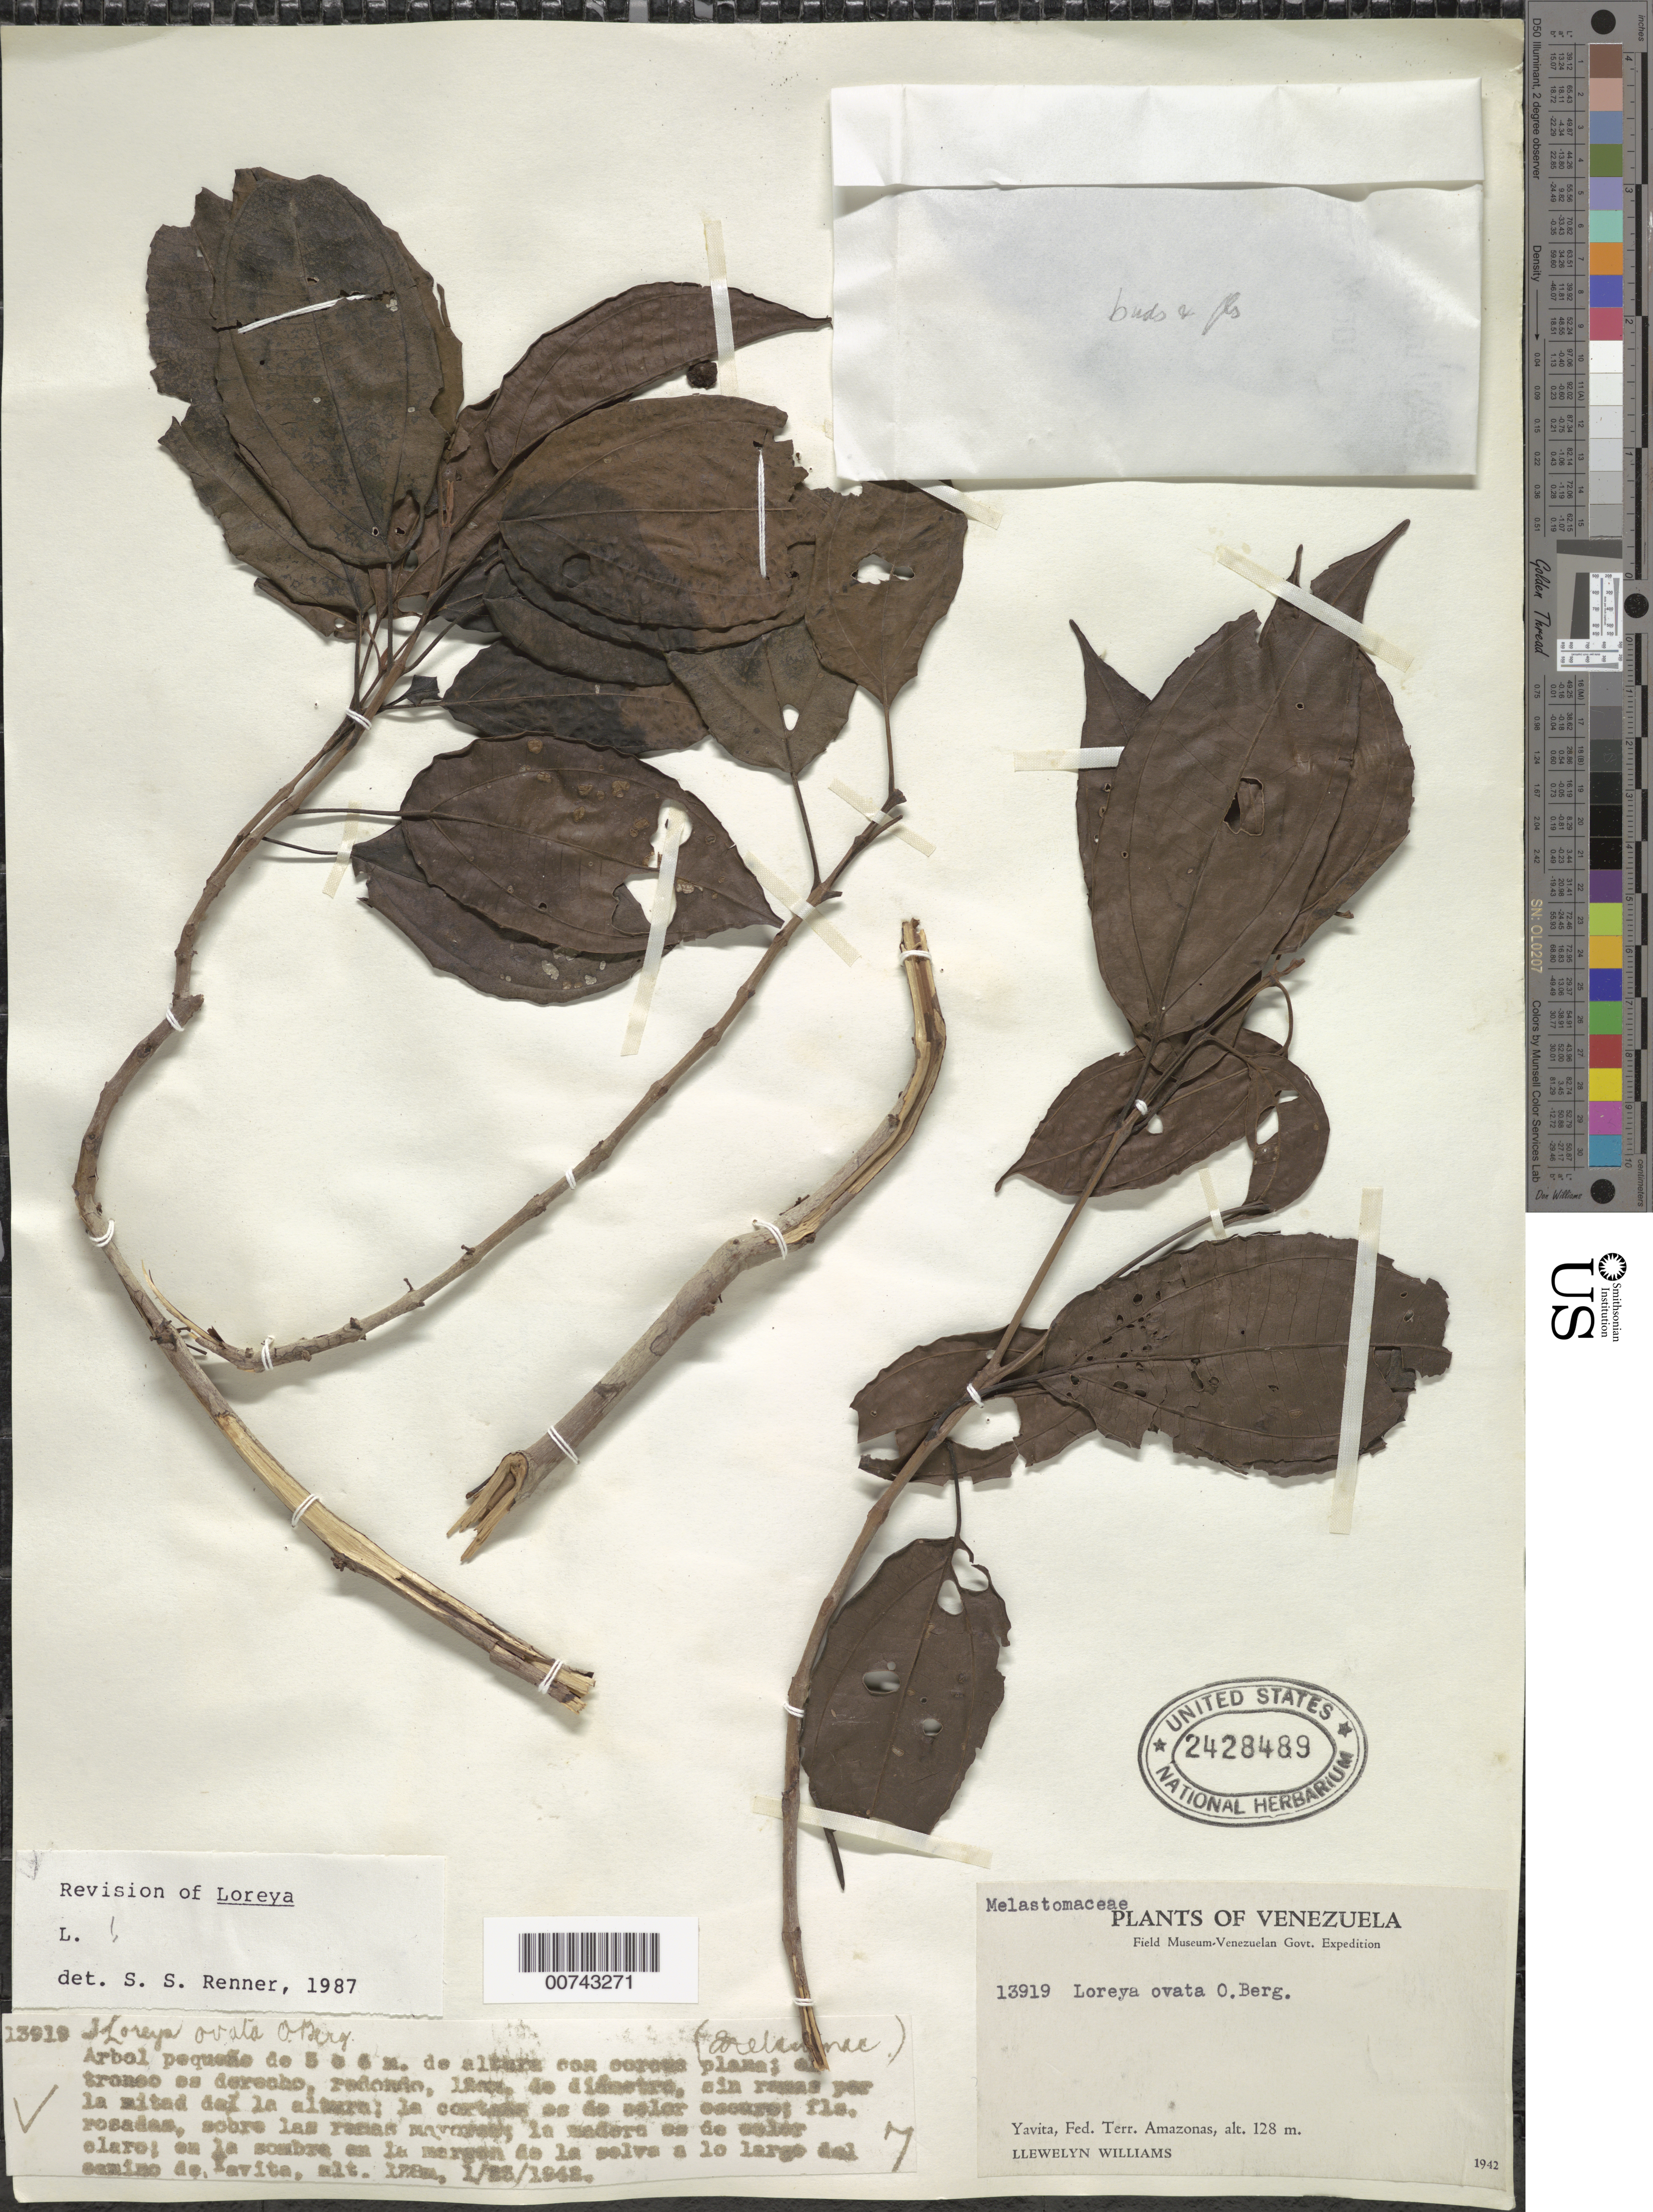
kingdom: Plantae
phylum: Tracheophyta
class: Magnoliopsida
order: Myrtales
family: Melastomataceae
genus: Bellucia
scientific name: Bellucia ovata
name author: (O. Berg ex Triana) Penneys et al.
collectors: Ll. Williams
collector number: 13919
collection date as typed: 25-Jan-42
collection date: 1942-01-25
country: Venezuela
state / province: Amazonas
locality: Yavita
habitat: Sombra en la margen de la selva a lo largo del camino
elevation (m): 128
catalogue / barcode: US 2428489